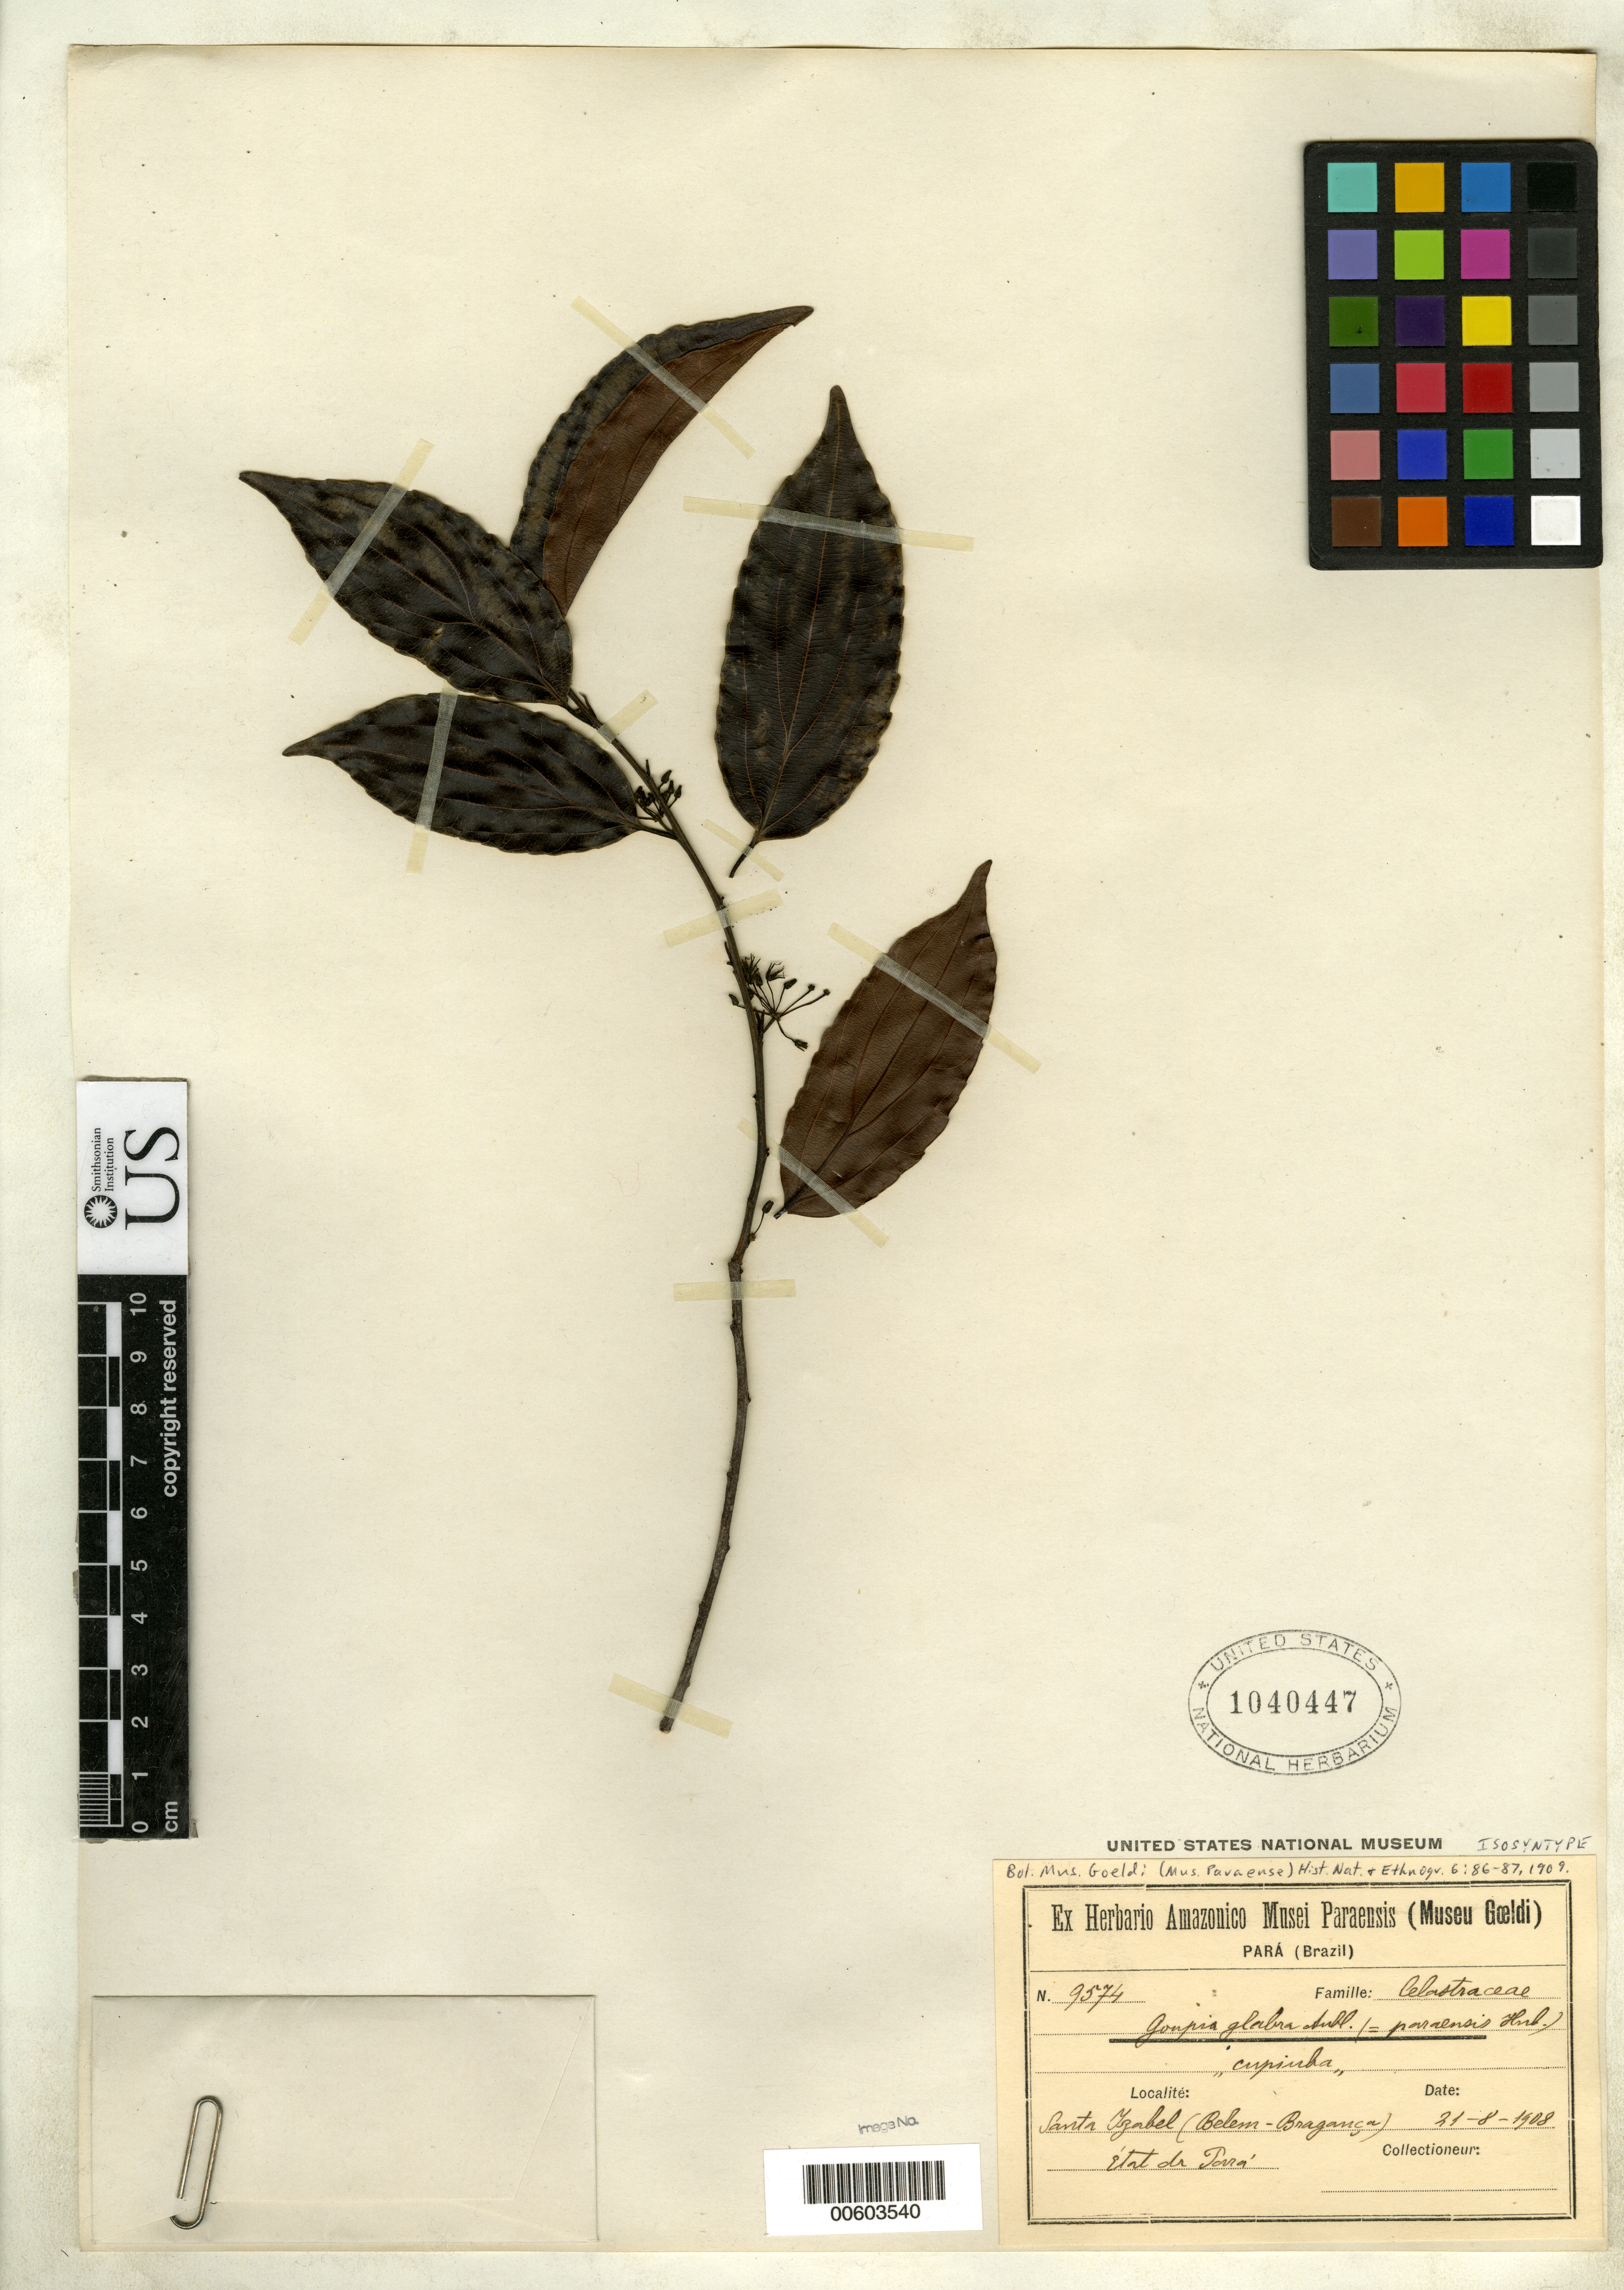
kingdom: Plantae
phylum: Tracheophyta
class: Magnoliopsida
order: Malpighiales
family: Goupiaceae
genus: Goupia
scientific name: Goupia paraensis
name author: Huber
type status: Isosyntype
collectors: R. Sigueira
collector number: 9574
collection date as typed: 21 Aug 1908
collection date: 1908-08-21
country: Brazil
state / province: Pará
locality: Santa Izabel (Belem - Braganca).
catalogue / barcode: US 1040447